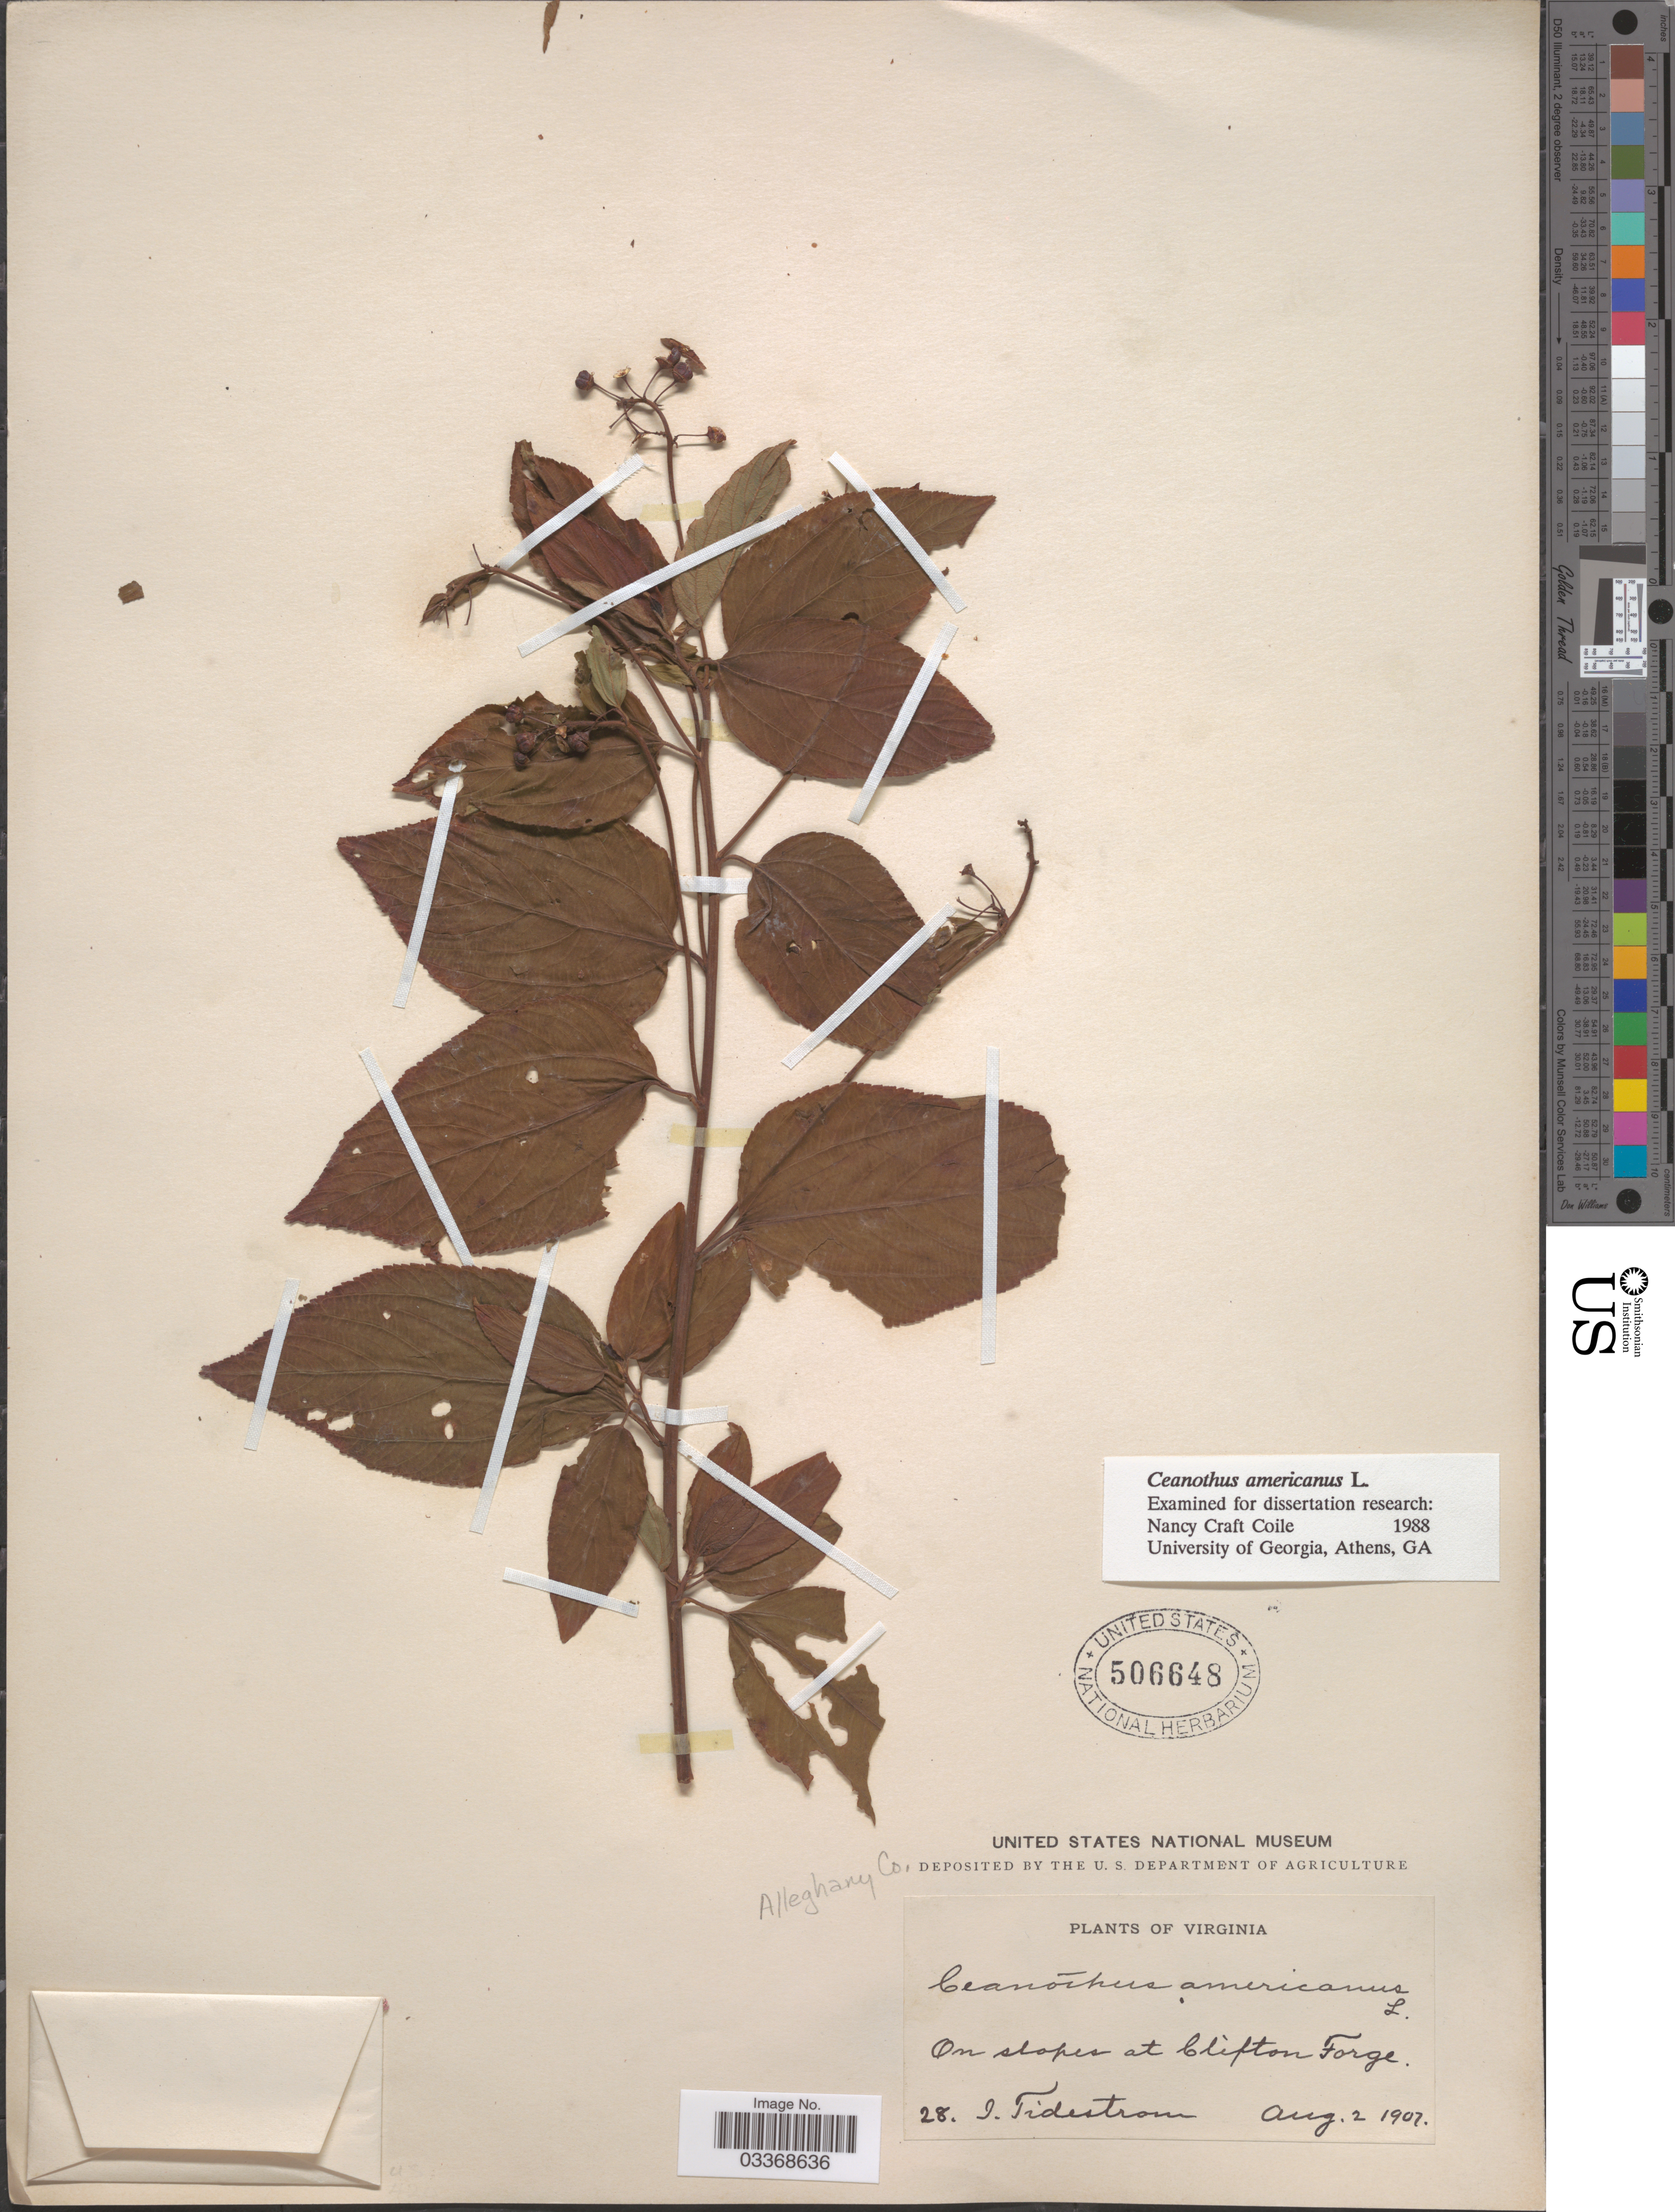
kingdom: Plantae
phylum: Tracheophyta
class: Magnoliopsida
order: Rosales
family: Rhamnaceae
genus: Ceanothus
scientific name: Ceanothus americanus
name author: L.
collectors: I. F. Tidestrom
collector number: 28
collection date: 1907-08-02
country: United States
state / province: Virginia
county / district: Alleghany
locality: On slopes at Clifton Forge, Alleghany Co.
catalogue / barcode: US 506648